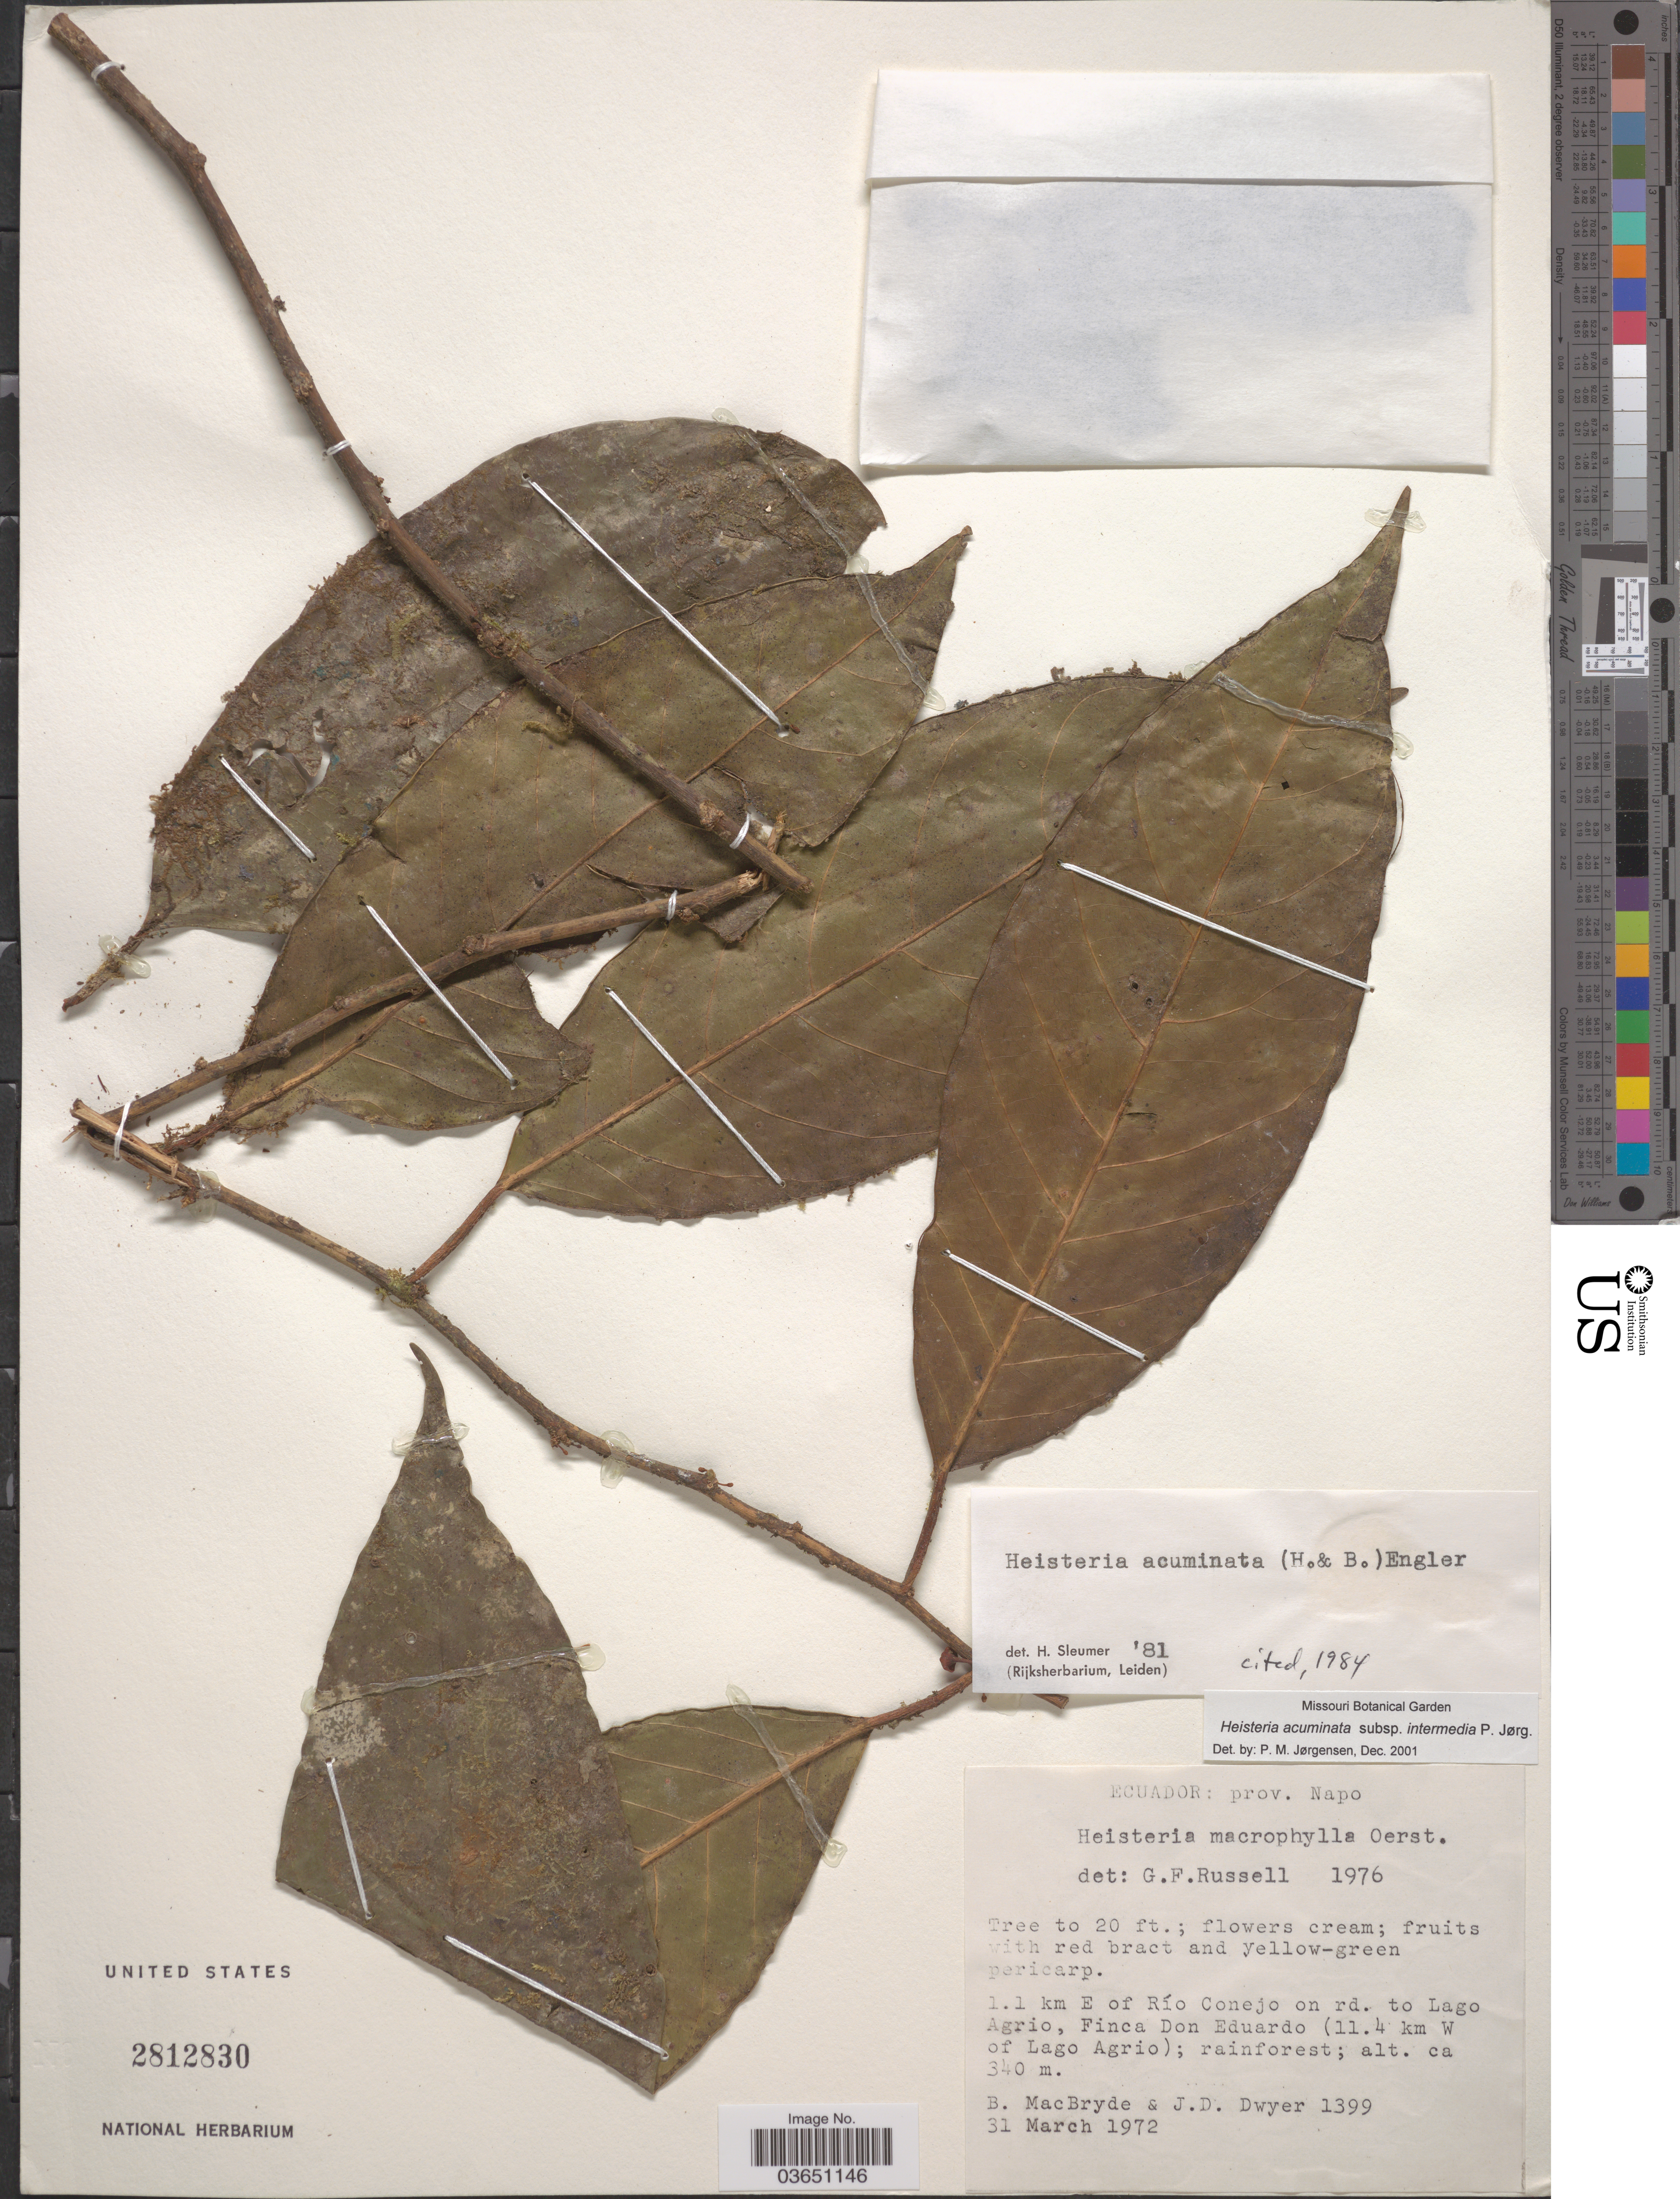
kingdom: Plantae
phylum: Tracheophyta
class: Magnoliopsida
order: Santalales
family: Erythropalaceae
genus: Heisteria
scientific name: Heisteria acuminata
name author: (Humb. & Bonpl.) Engl.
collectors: B. MacBryde & J. D. Dwyer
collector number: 1399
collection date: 1972-03-31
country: Ecuador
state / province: Napo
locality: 1.1 km E of Río Conejo on rd. to Lago Agrio, Finca Don Eduardo (11.4 km W of Lago Agrio); rainforest.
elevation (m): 340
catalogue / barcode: US 2812830